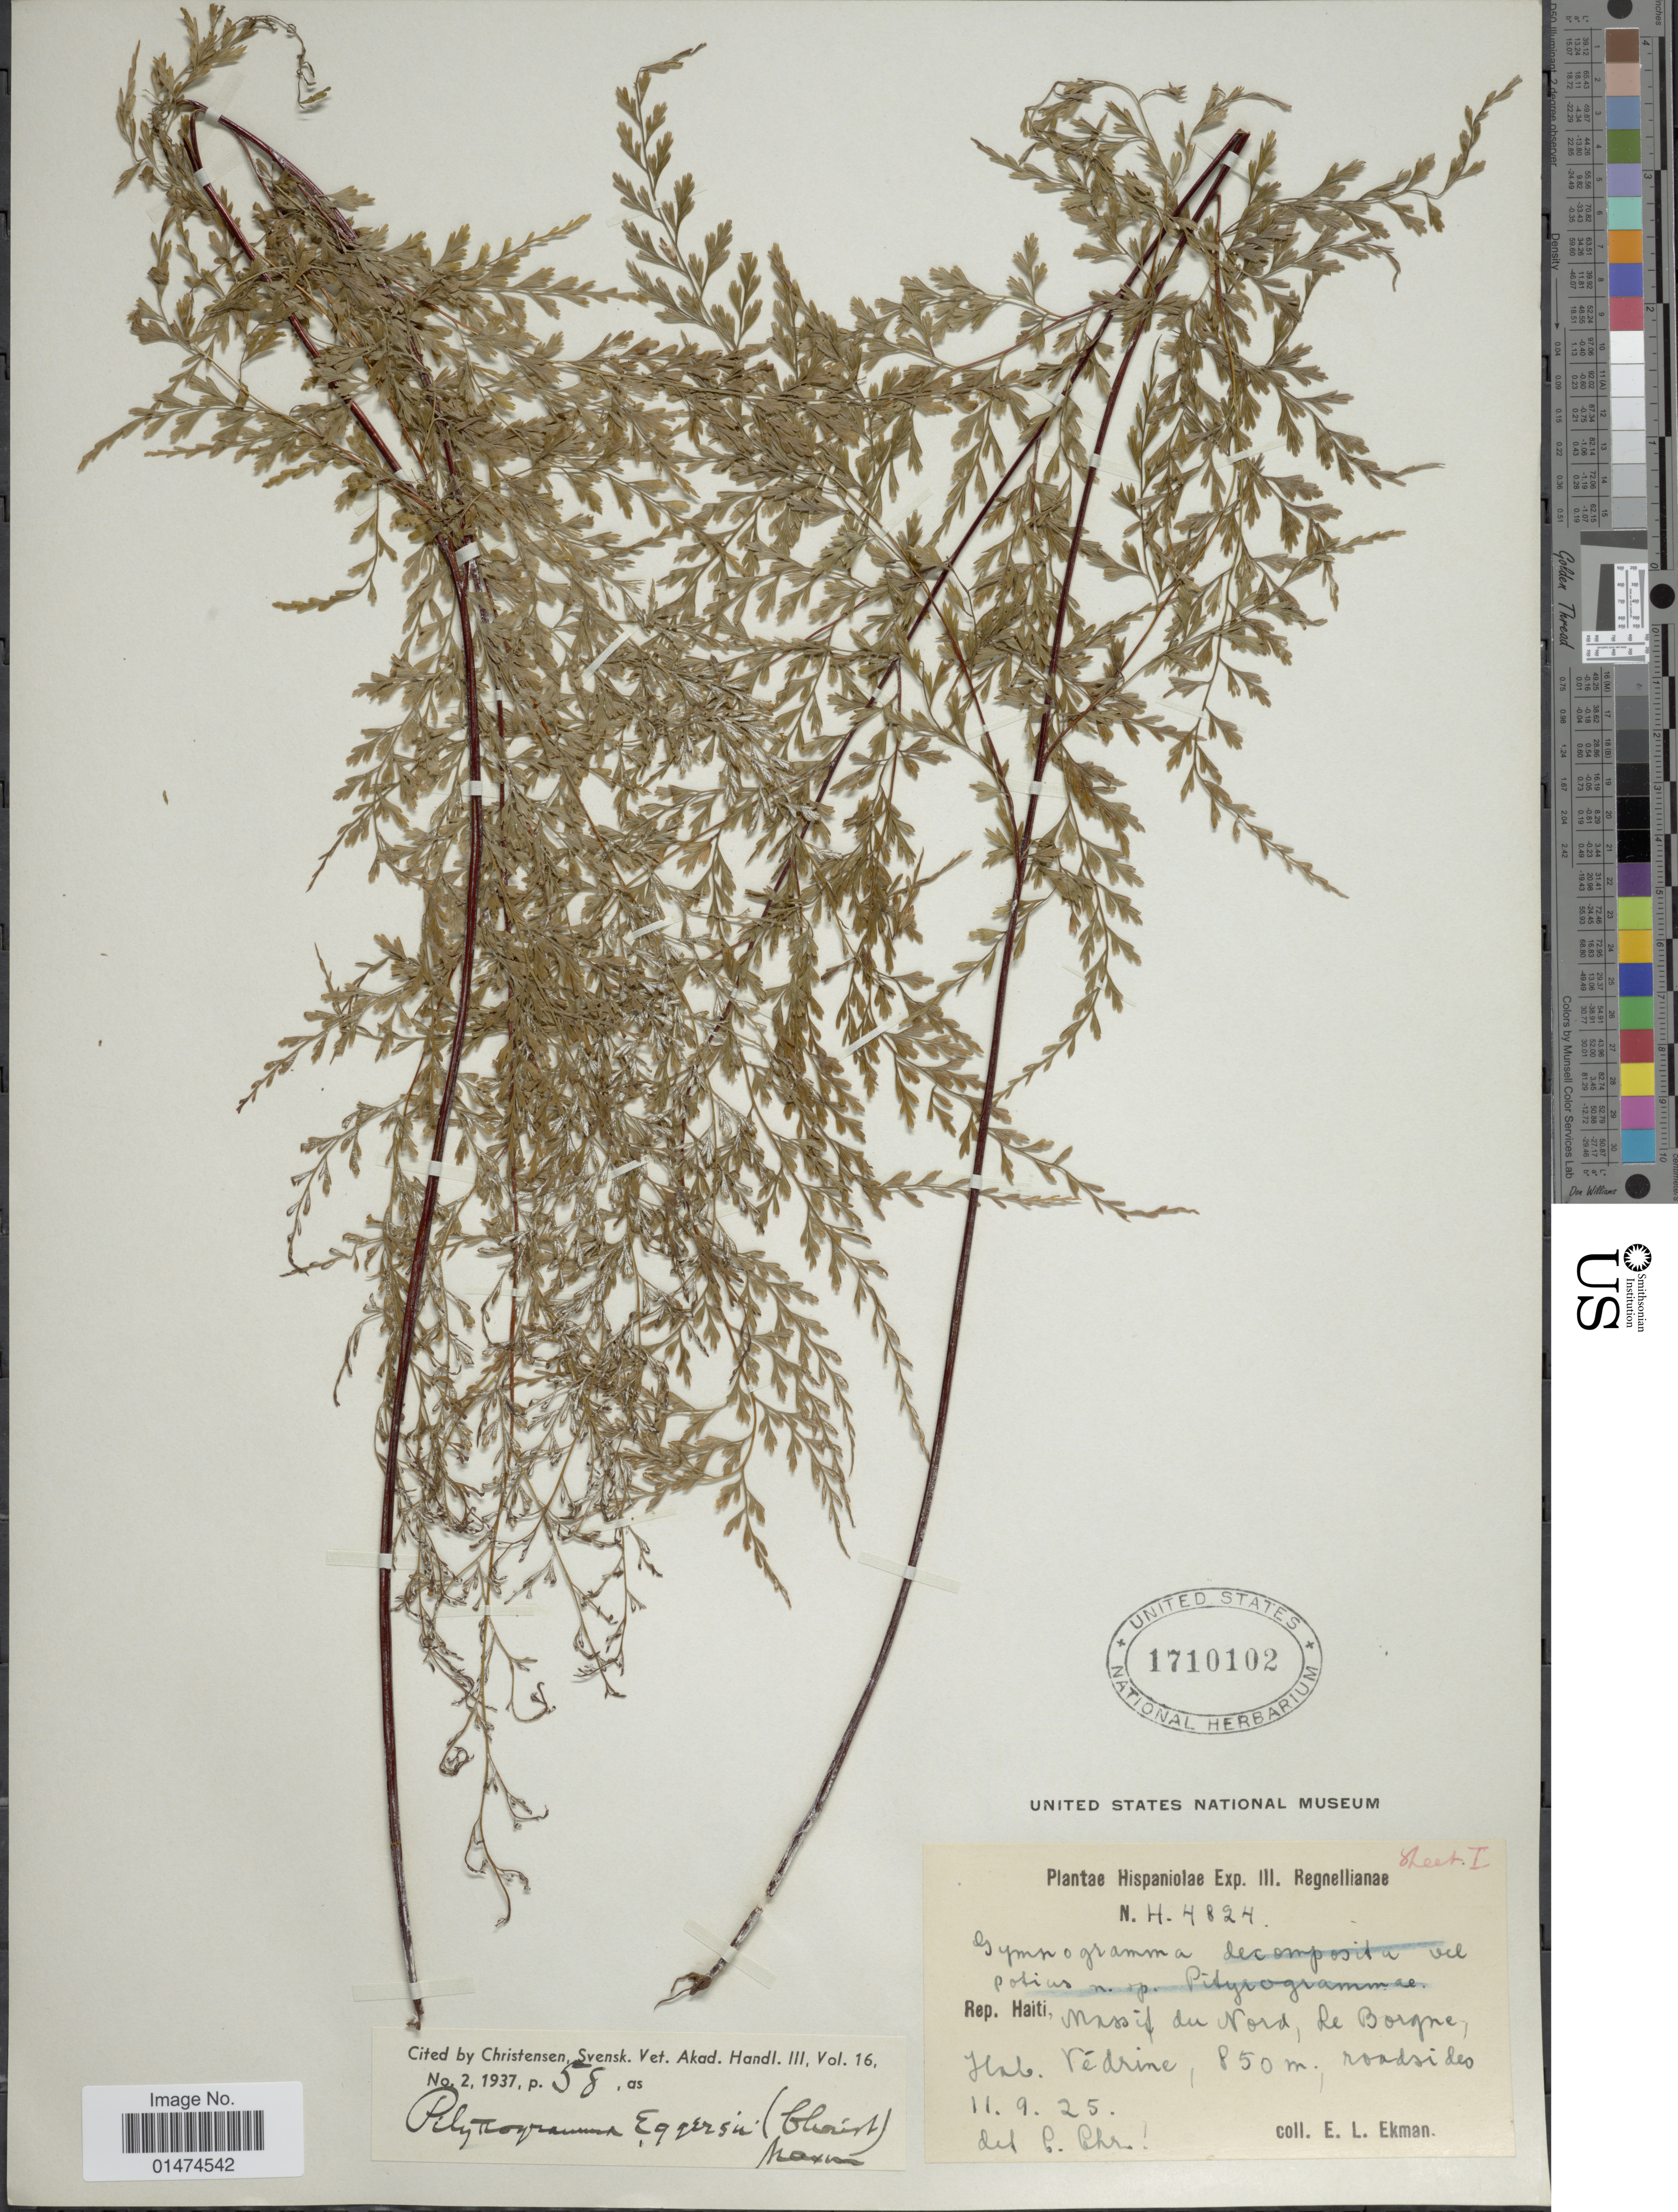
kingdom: Plantae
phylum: Tracheophyta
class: Polypodiopsida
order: Polypodiales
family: Pteridaceae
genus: Pityrogramma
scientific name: Pityrogramma eggersii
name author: (Christ) Maxon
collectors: E. L. Ekman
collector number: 4824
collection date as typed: Transcribed d/m/y: 11/9/25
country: Haiti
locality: Haiti, Massif du Nord, Le Borgne, Vedrine. Roadsides.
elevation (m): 850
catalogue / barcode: US 1710102